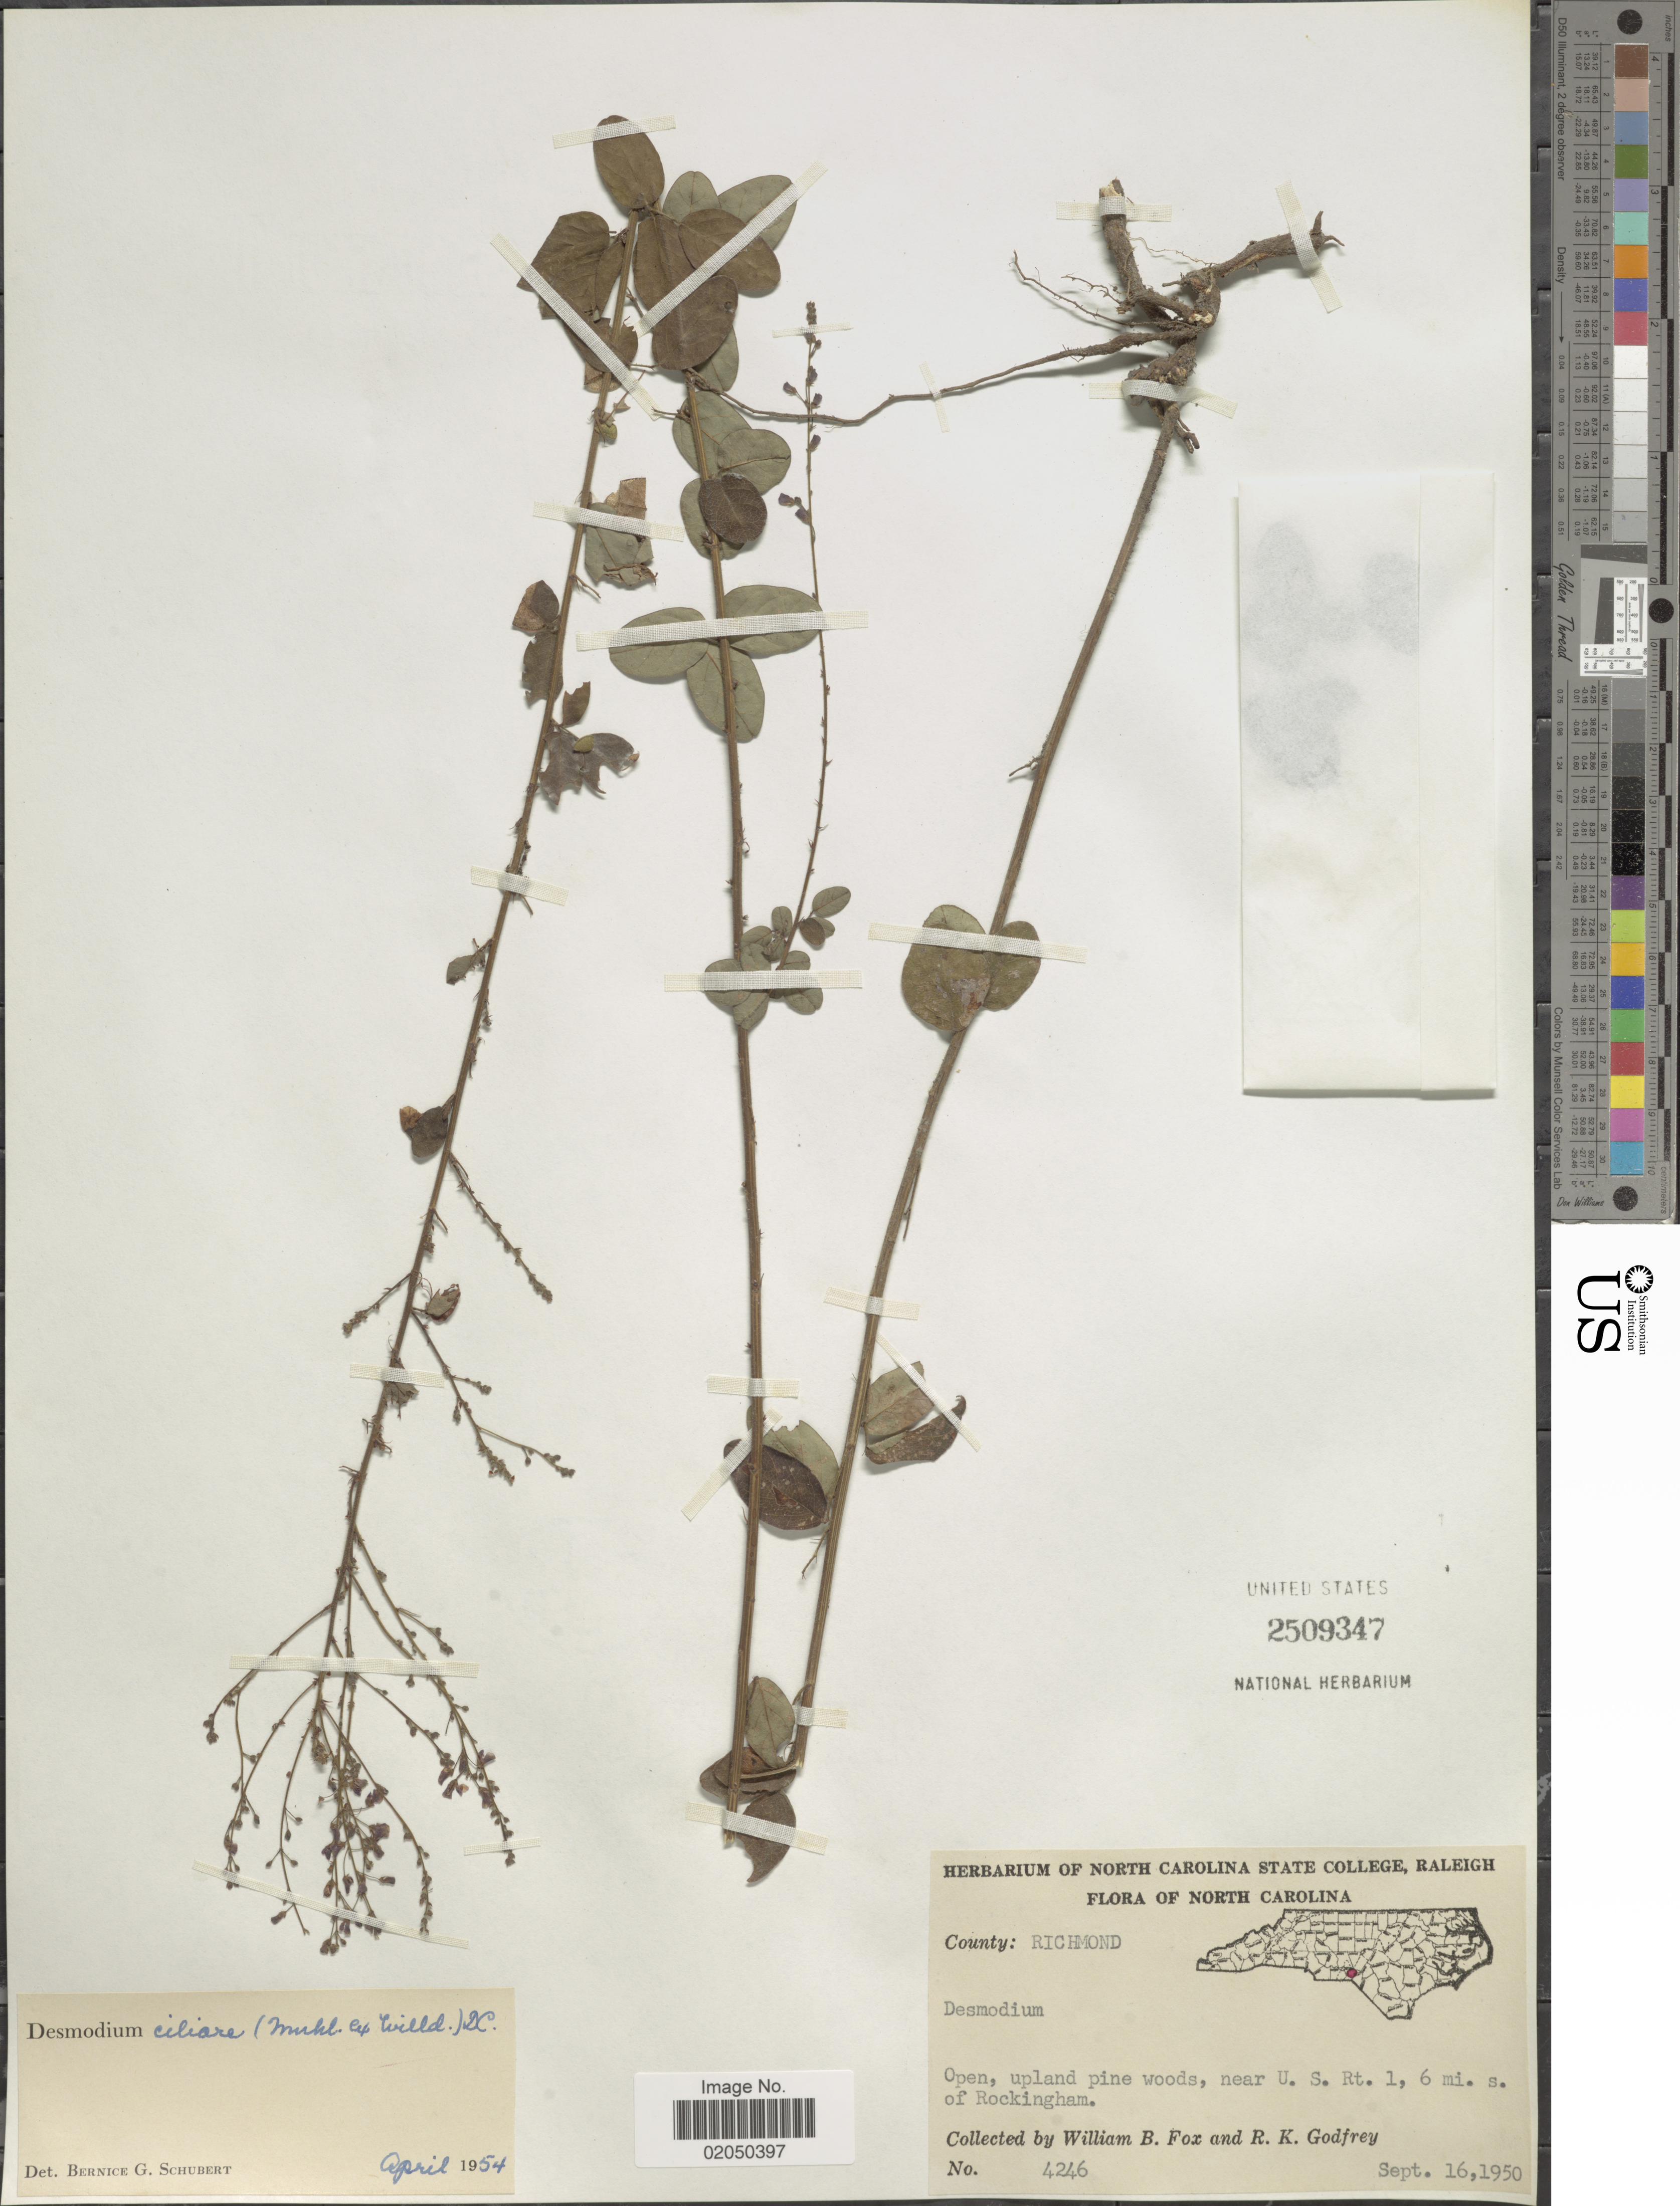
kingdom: Plantae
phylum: Tracheophyta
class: Magnoliopsida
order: Fabales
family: Fabaceae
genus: Desmodium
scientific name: Desmodium ciliare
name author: (Muhl. ex Willd.) DC.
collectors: W. B. Fox & R. K. Godfrey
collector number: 4246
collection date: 1950-09-16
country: United States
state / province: North Carolina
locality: County: Richmond, near U.S. Rt. 1, 6 mi. s. of Rockingham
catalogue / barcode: US 2509347